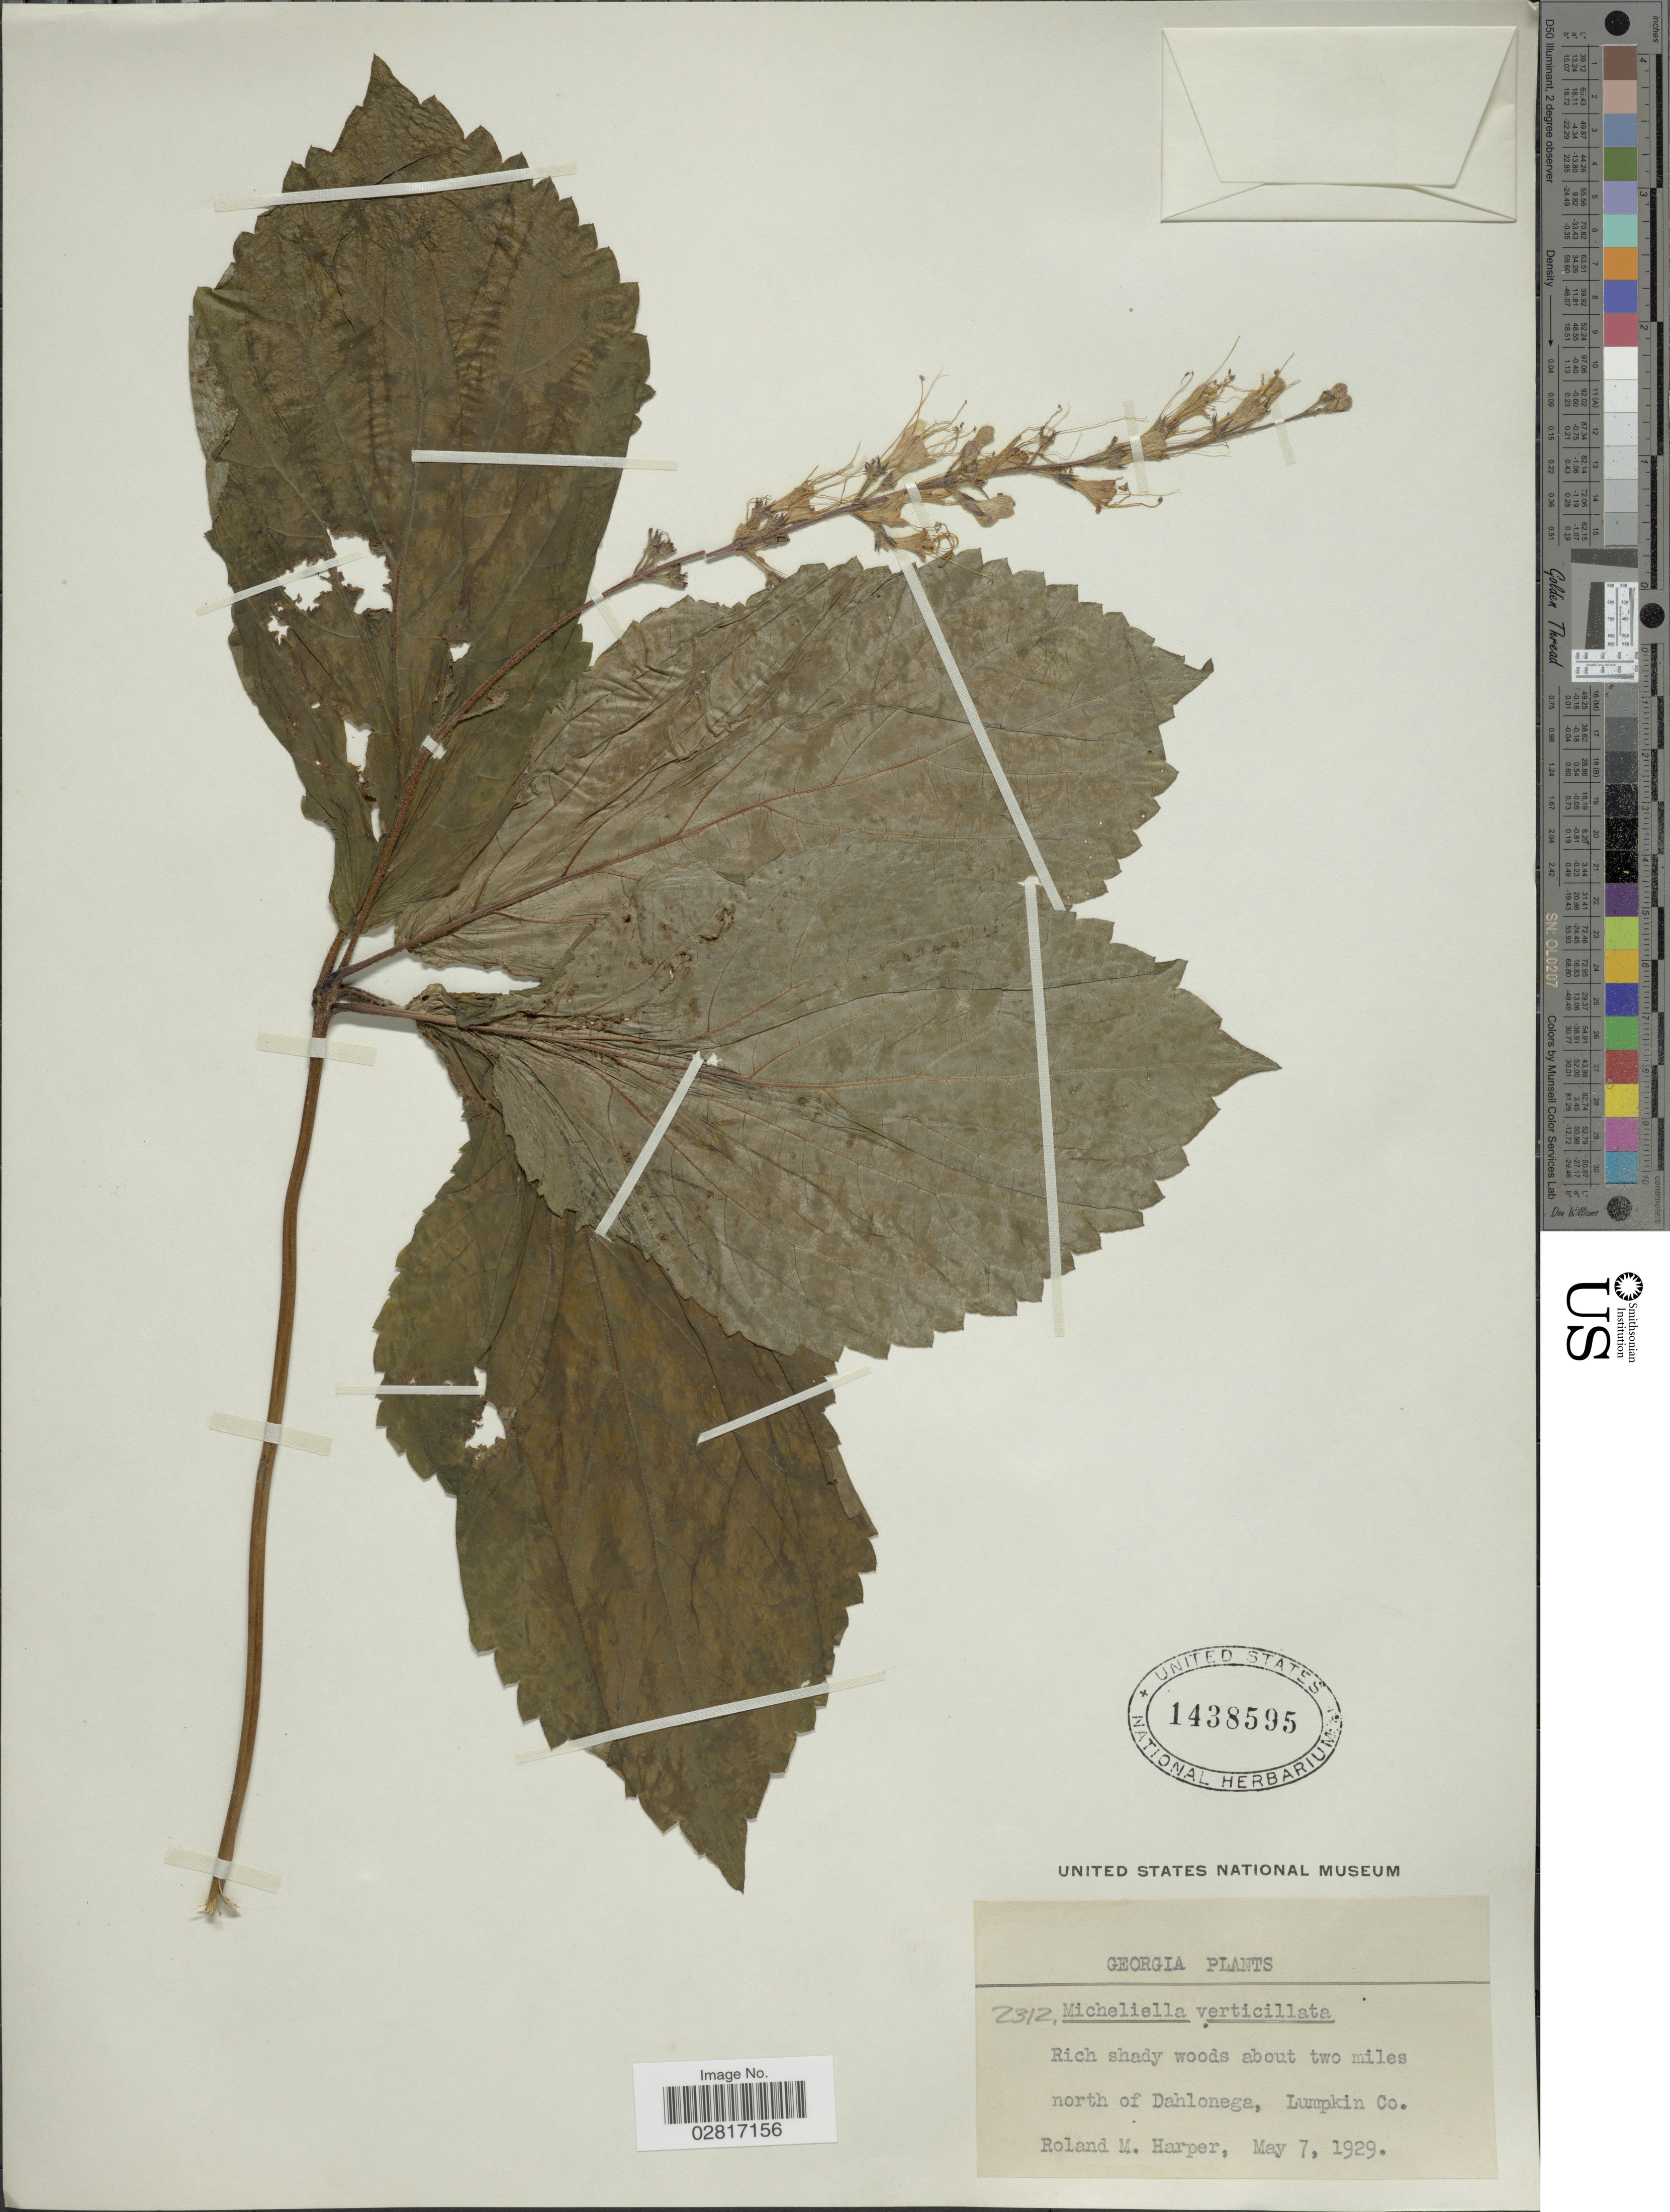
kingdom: Plantae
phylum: Tracheophyta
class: Magnoliopsida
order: Lamiales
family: Lamiaceae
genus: Collinsonia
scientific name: Collinsonia verticillata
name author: Baldwin ex Elliott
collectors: R. M. Harper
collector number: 2312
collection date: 1929-05-07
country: United States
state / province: Georgia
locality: About two miles north of Dahlonega, Lumpkin Co.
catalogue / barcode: US 1438595